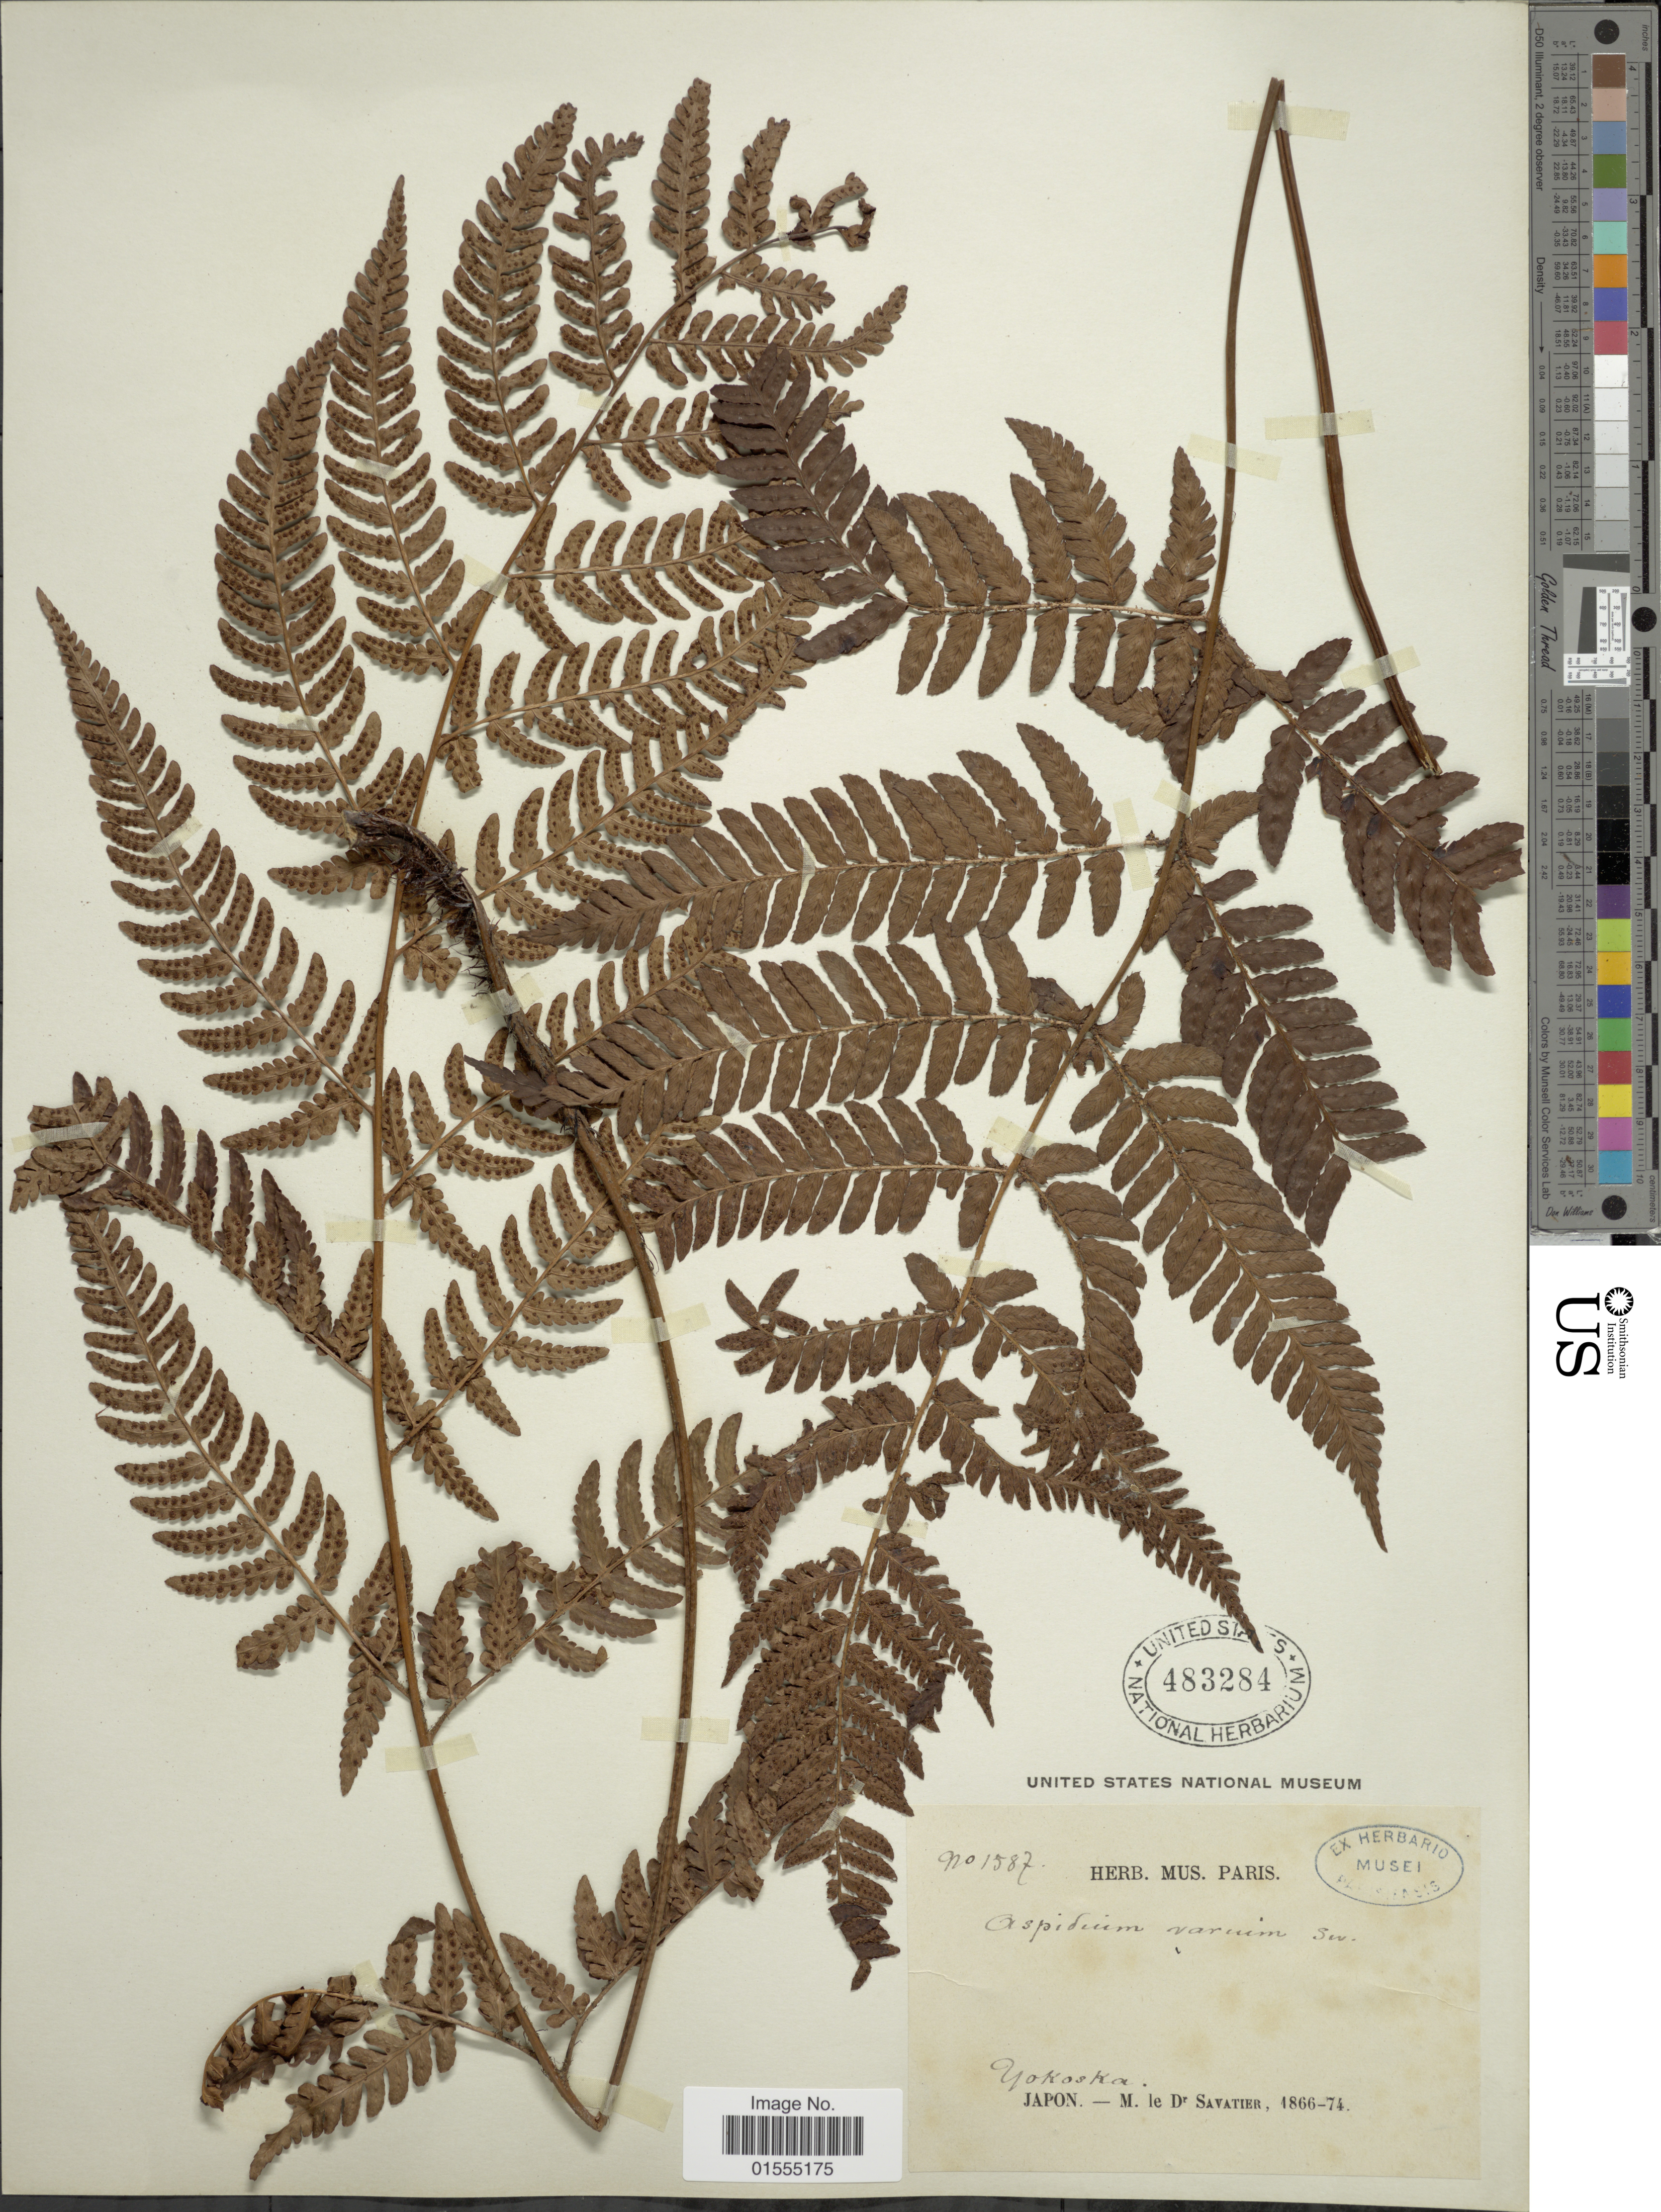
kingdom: Plantae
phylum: Tracheophyta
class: Polypodiopsida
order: Polypodiales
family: Dryopteridaceae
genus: Dryopteris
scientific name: Dryopteris varia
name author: (L.) Kuntze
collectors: Savatier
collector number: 1587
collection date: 1866/1874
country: Japan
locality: Yokoska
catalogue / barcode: US 483284